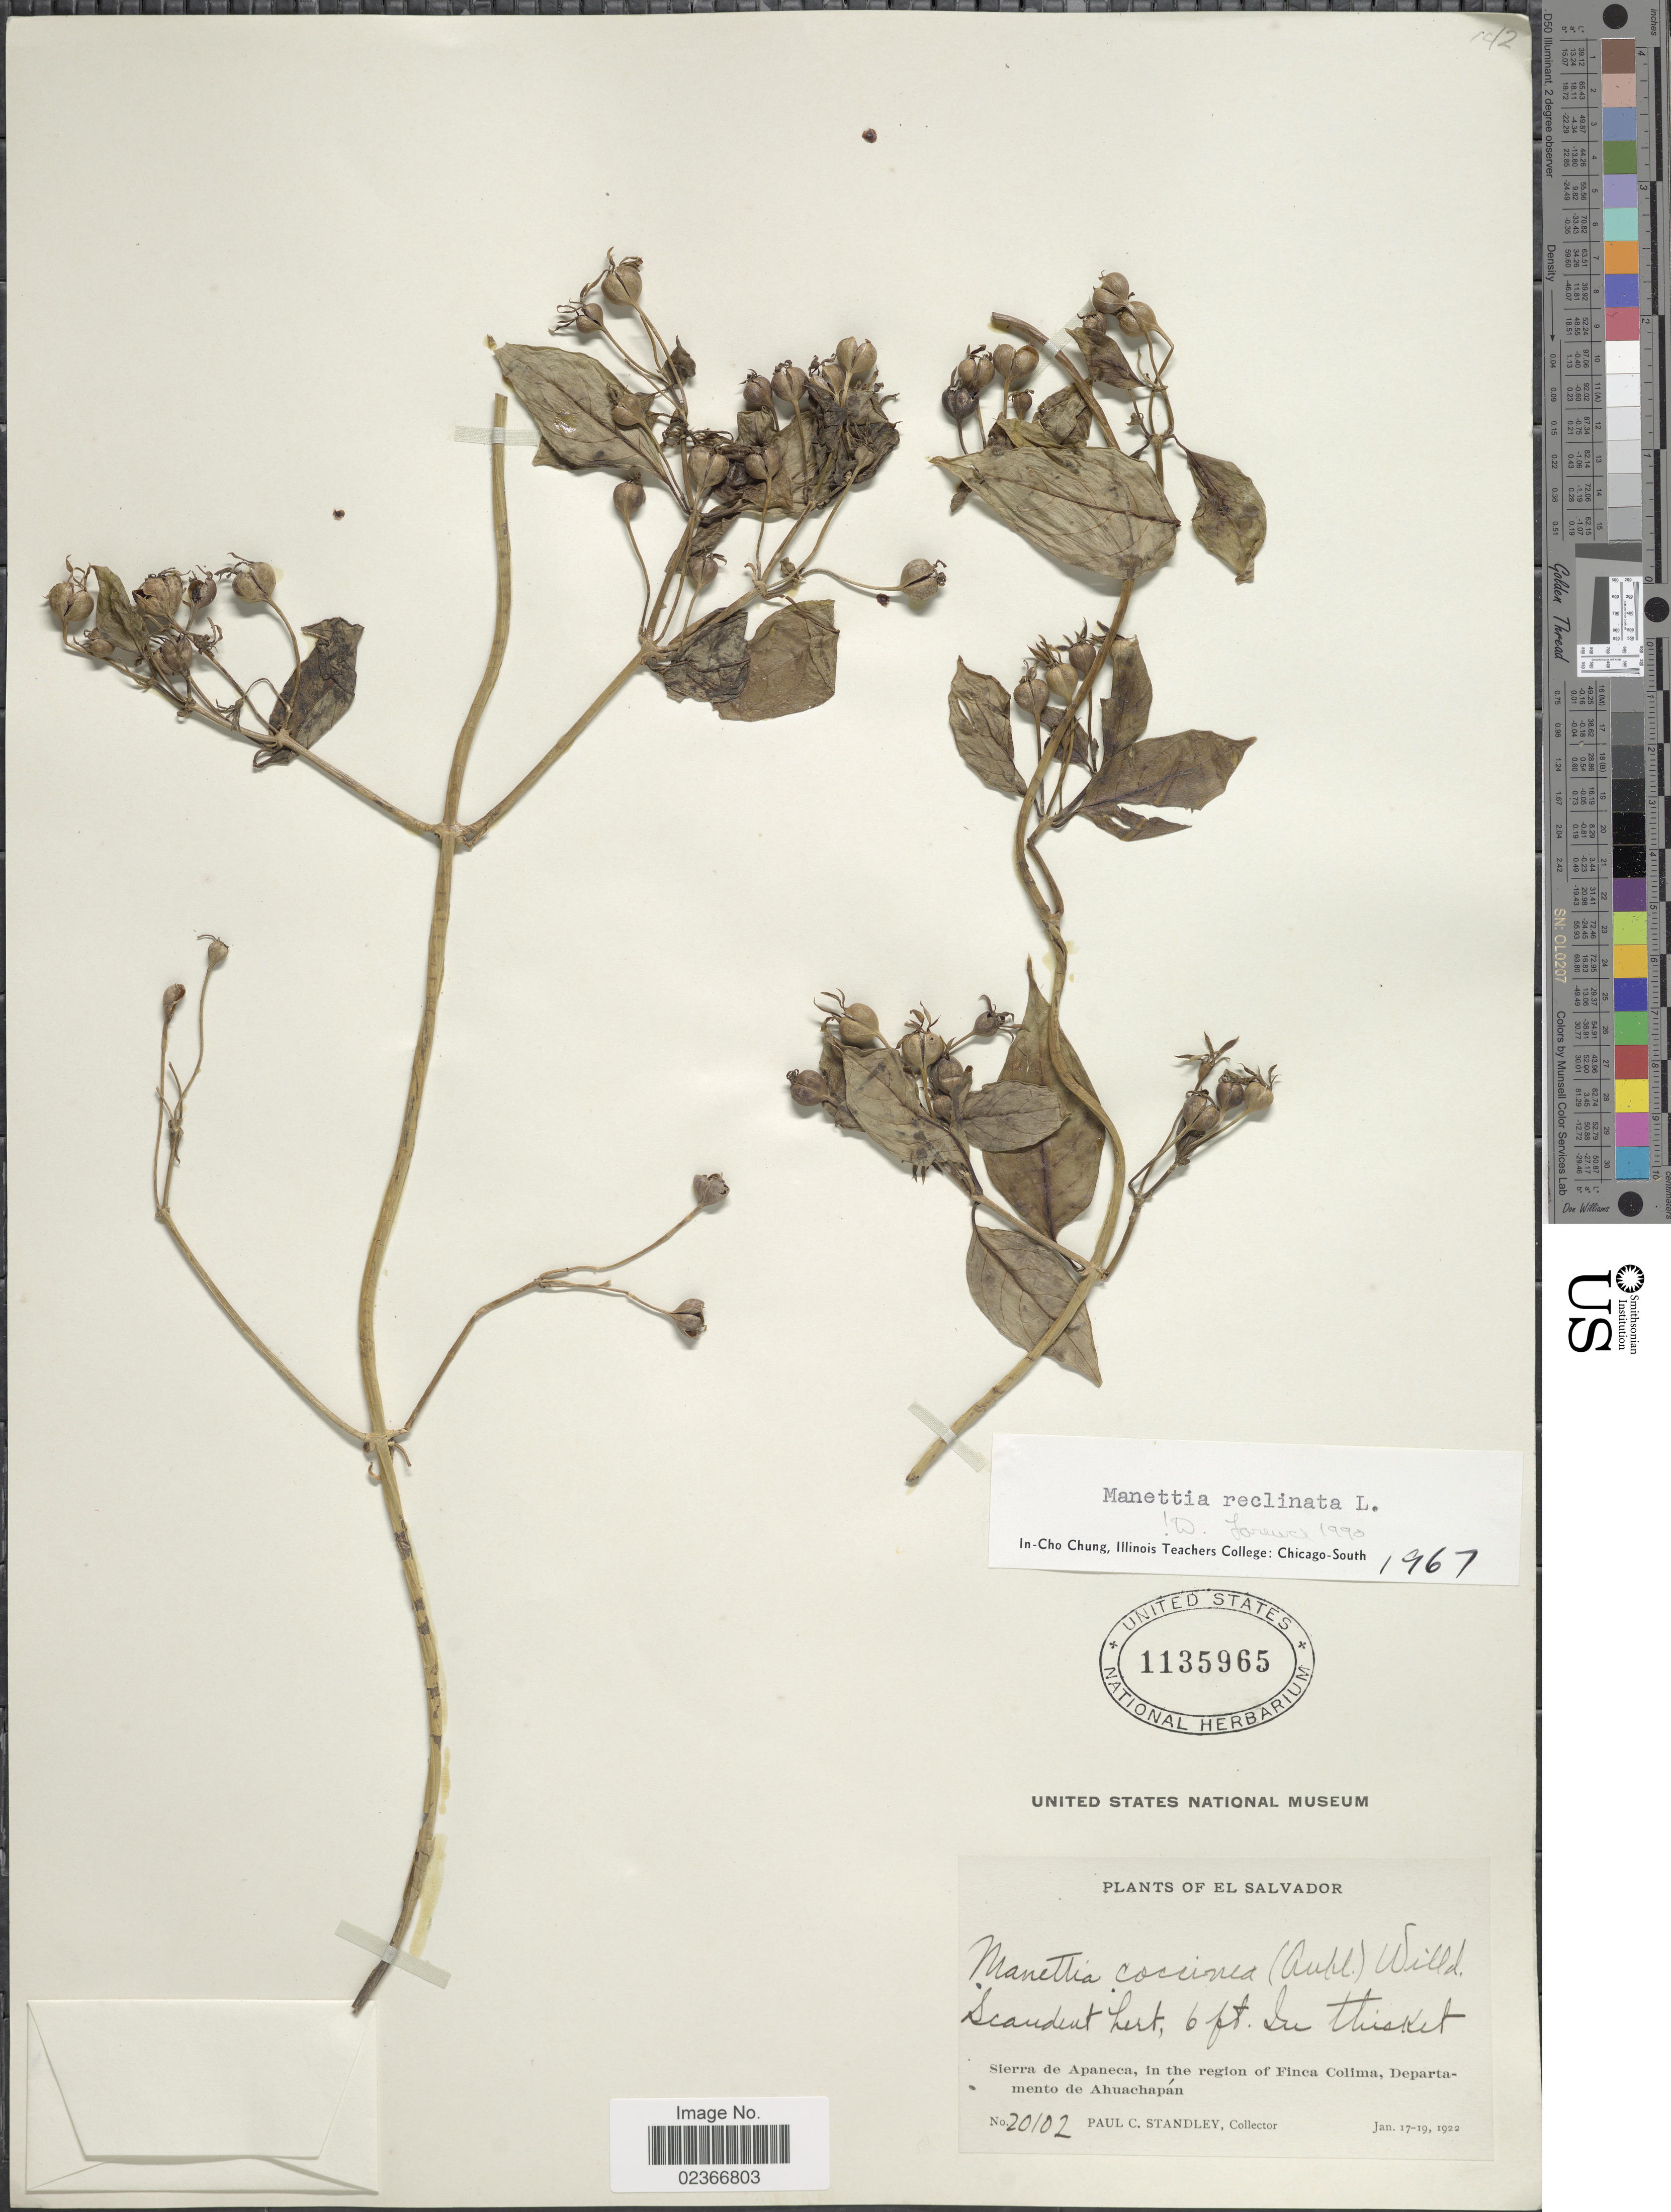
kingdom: Plantae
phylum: Tracheophyta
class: Magnoliopsida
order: Gentianales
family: Rubiaceae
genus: Manettia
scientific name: Manettia reclinata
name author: L.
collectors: P. C. Standley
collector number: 20102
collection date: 1922-01-17/1922-01-19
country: El Salvador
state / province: Ahuachapan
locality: Sierra de Apaneca, in the region of Finca Colima, Departamento de Ahuachapan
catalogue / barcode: US 1135965